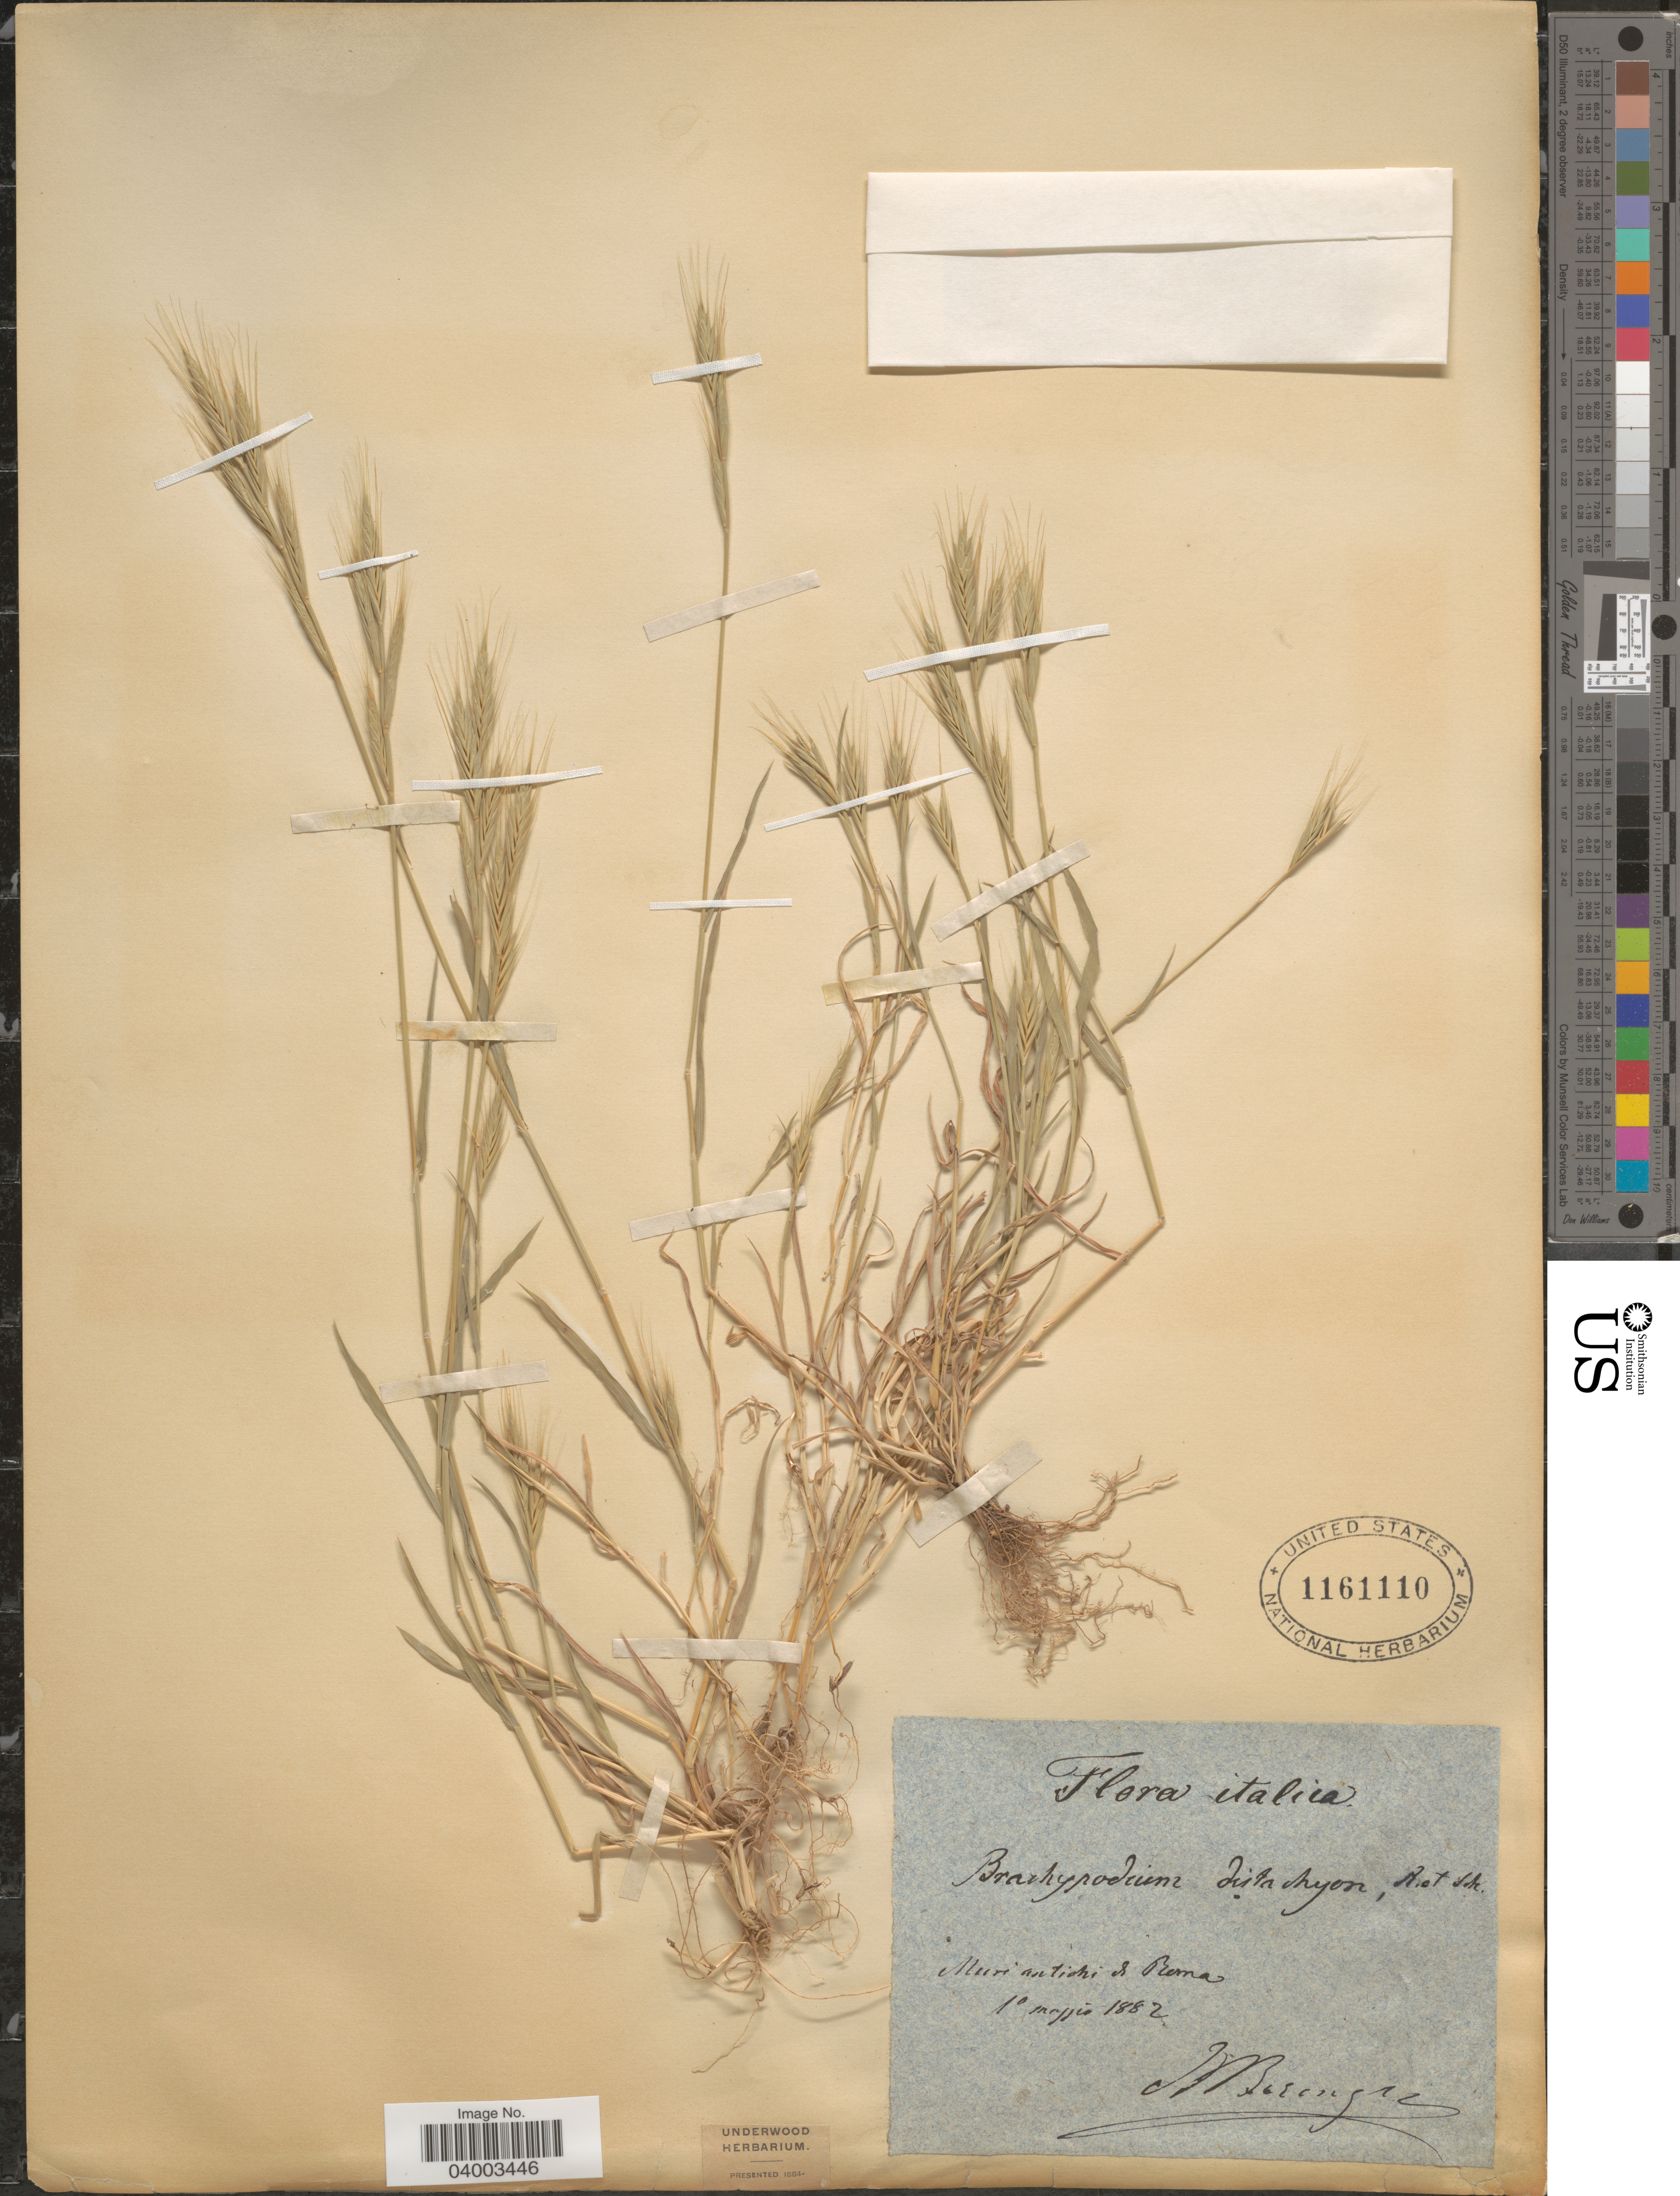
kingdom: Plantae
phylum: Tracheophyta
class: Liliopsida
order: Poales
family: Poaceae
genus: Brachypodium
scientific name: Brachypodium distachyon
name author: (L.) P. Beauv.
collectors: G. Berenger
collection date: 1882-05-10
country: Italy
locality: Muri antichi di Roma.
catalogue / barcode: US 1161110